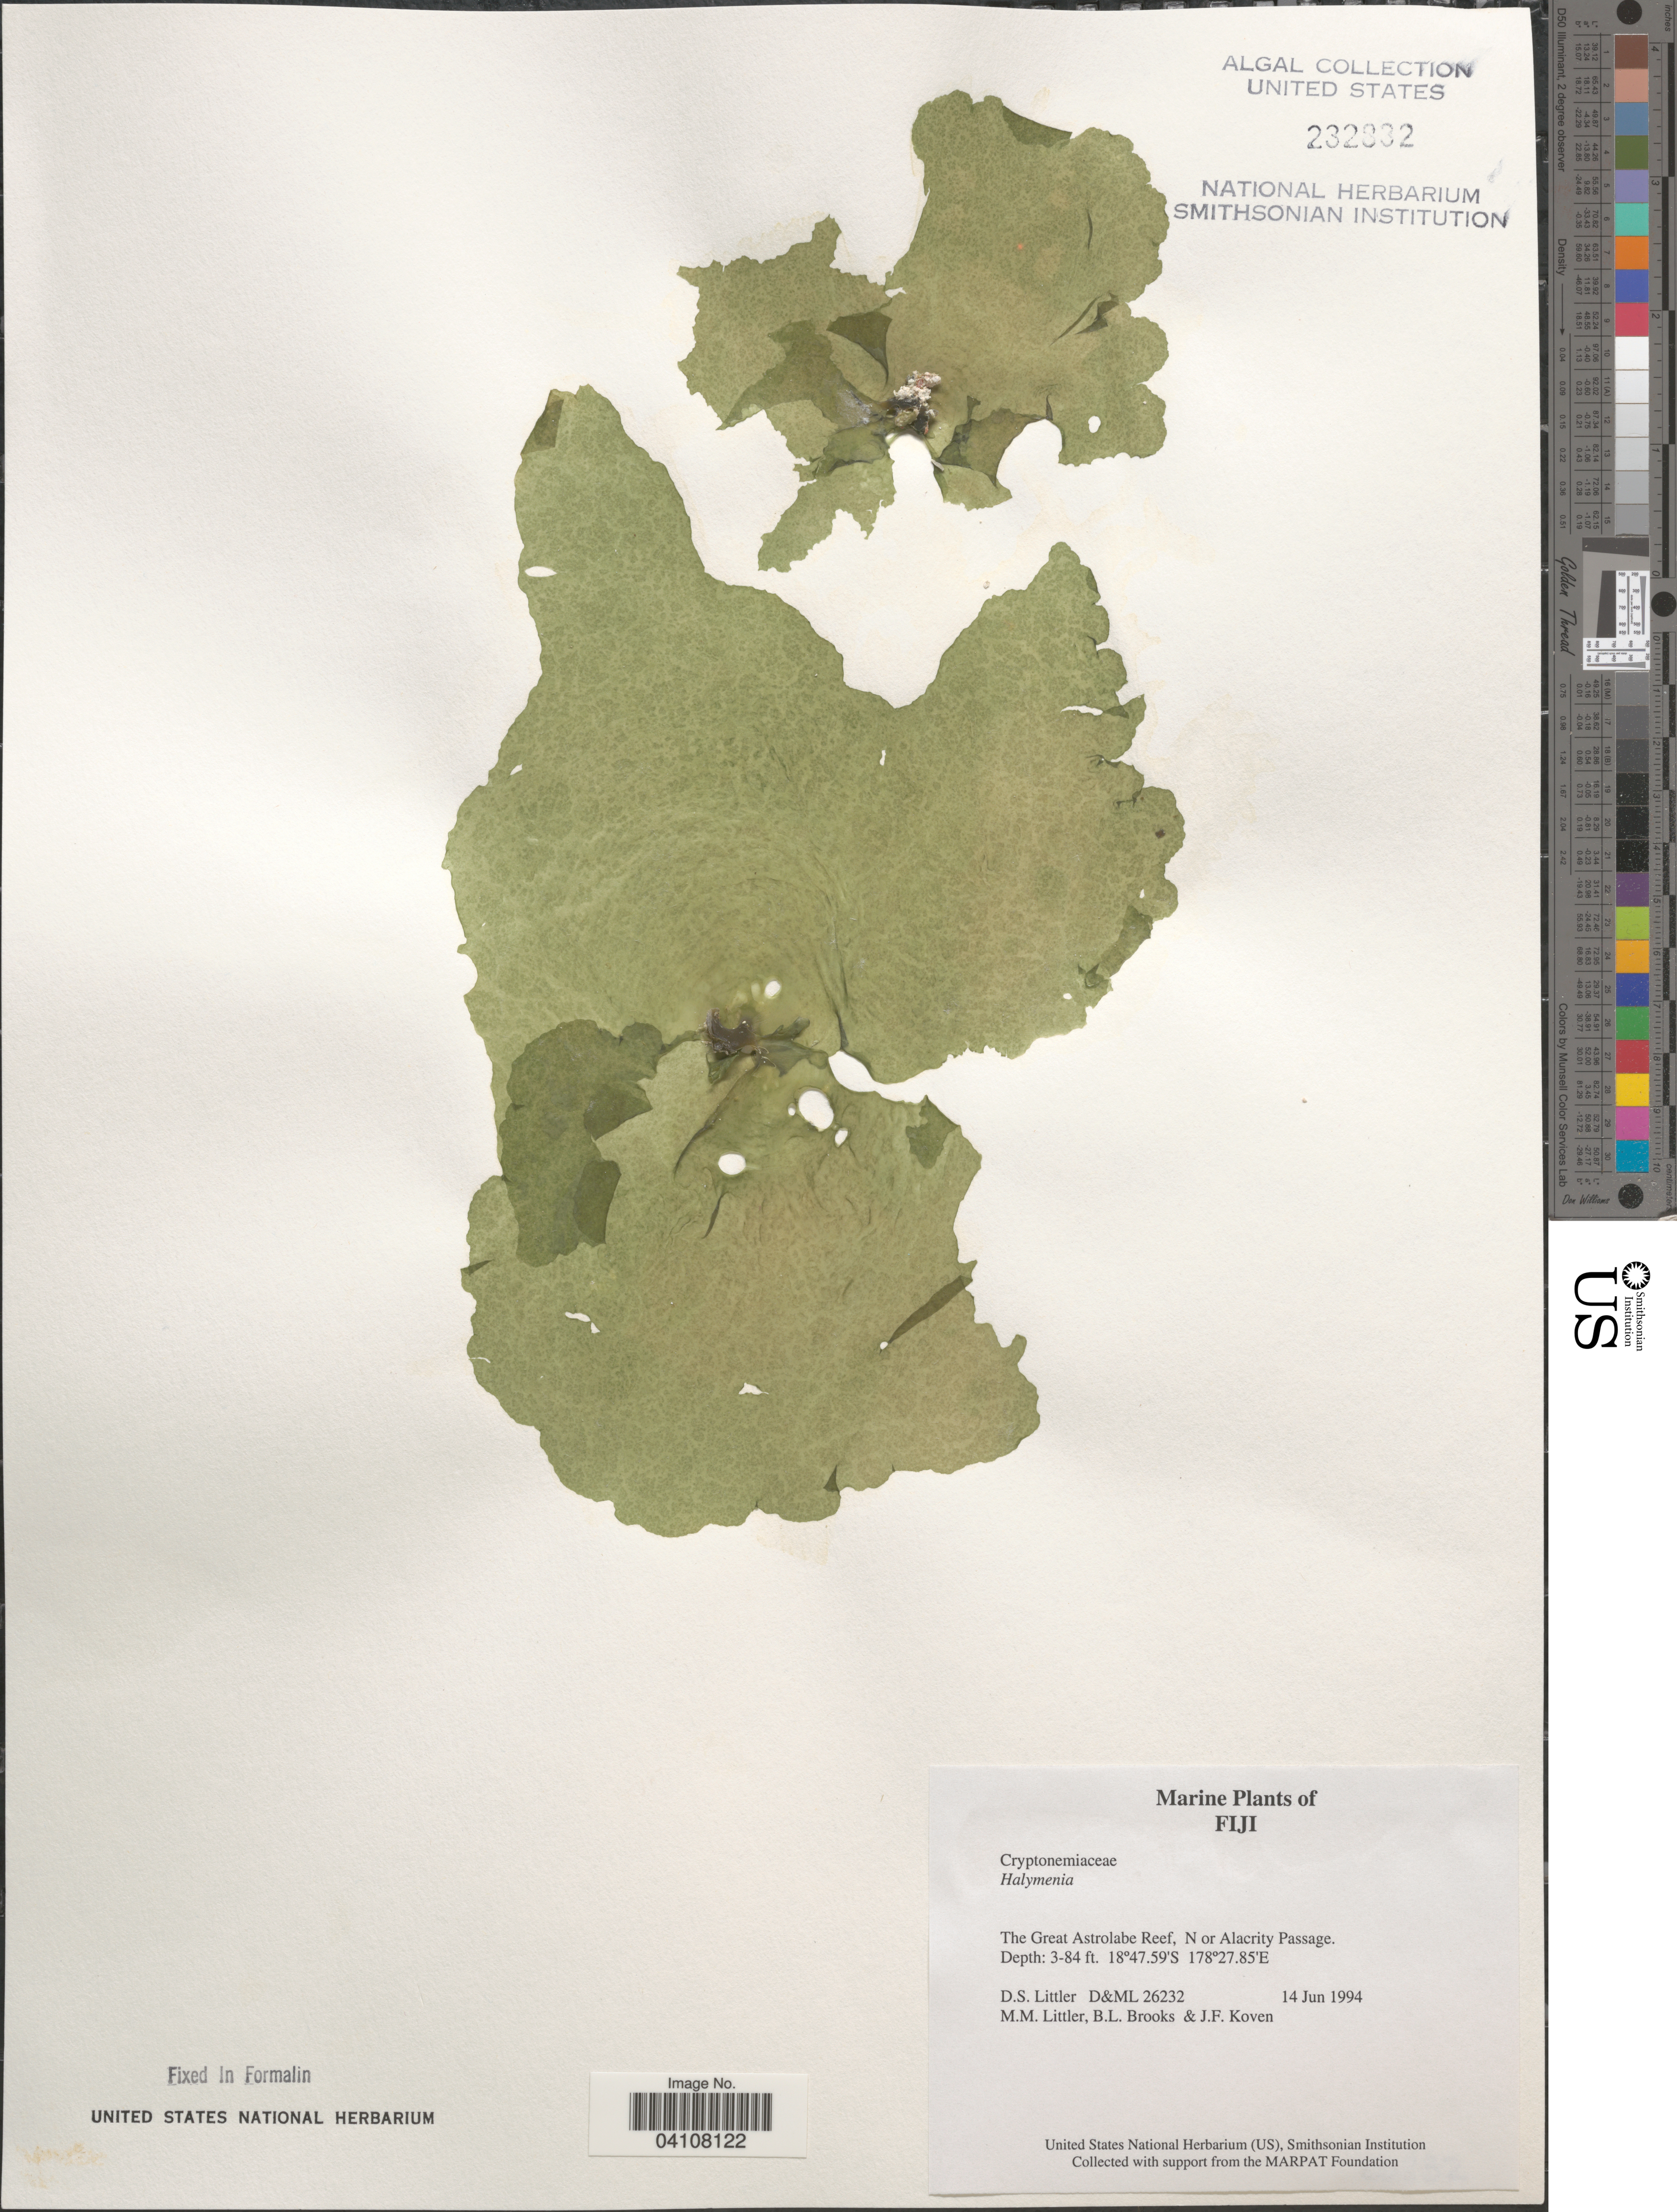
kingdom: Plantae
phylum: Rhodophyta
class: Florideophyceae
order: Halymeniales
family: Halymeniaceae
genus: Halymenia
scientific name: Halymenia sp.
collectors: D. S. Littler, B. Brooks & J. Koven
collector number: D&ML26232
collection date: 1994-06-14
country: Fiji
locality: The Great Astrolabe Reef, N or Alacrity Passage.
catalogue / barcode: US 232832